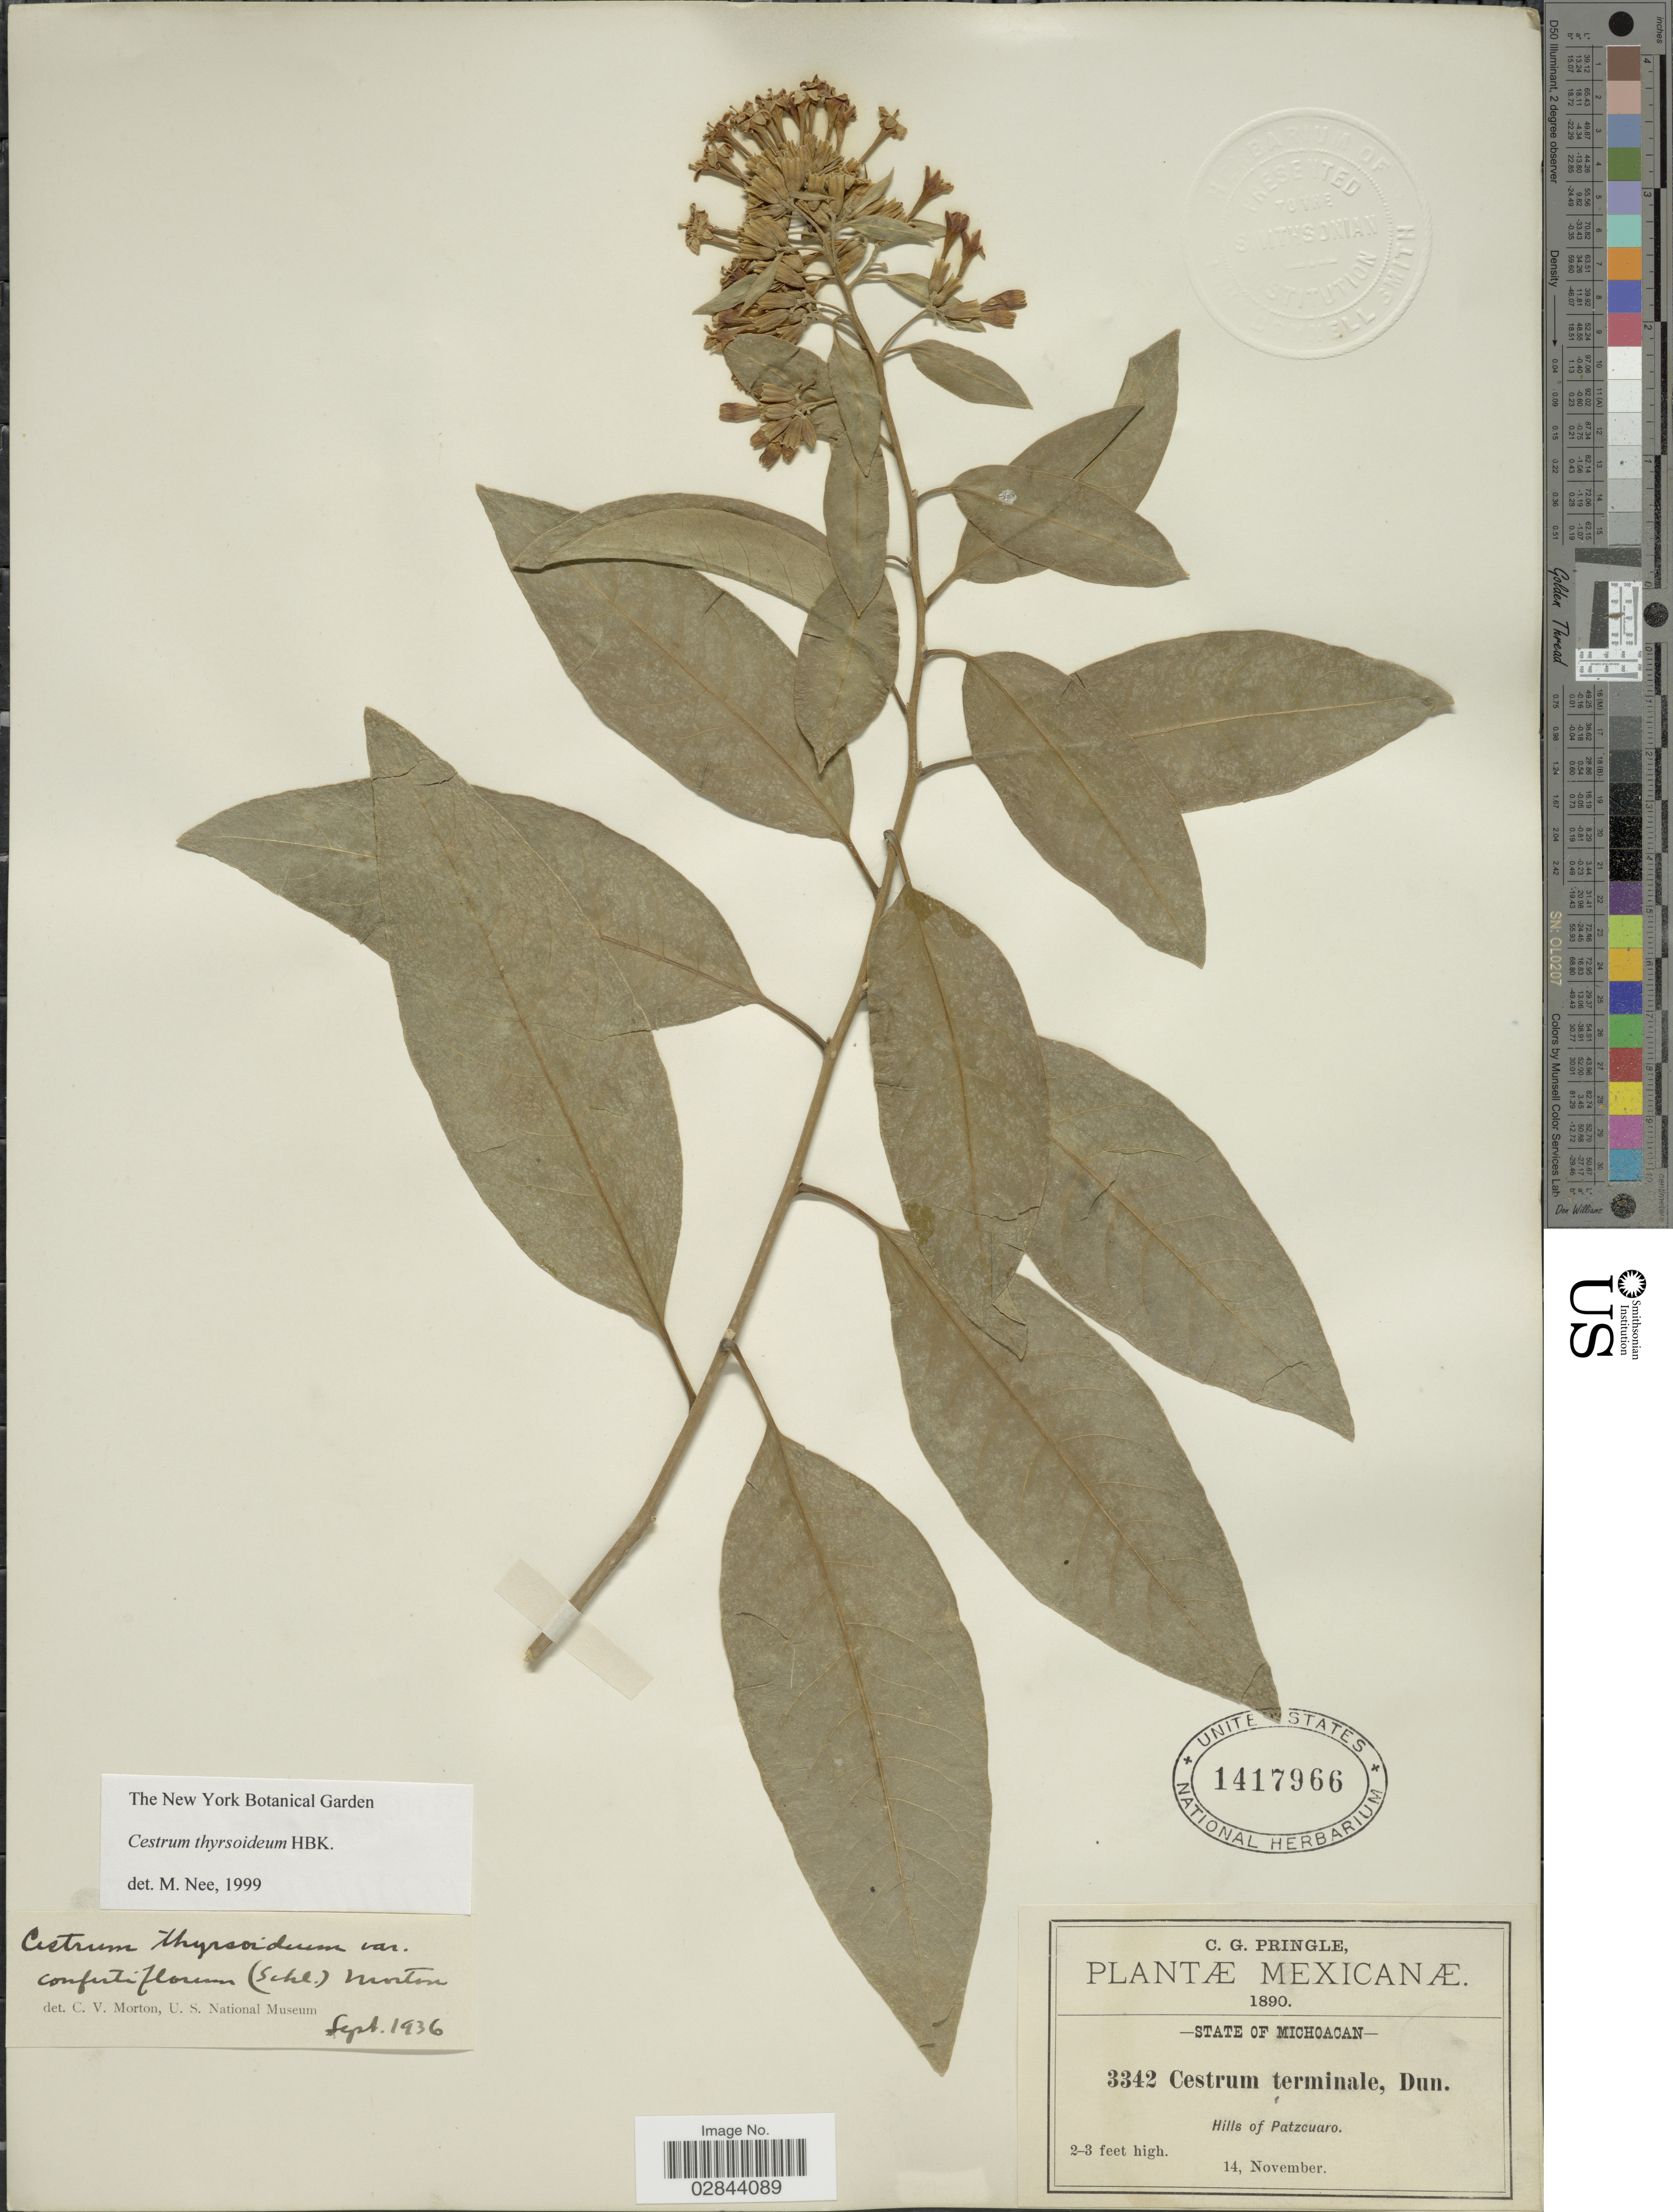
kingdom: Plantae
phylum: Tracheophyta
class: Magnoliopsida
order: Solanales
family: Solanaceae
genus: Cestrum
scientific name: Cestrum thyrsoideum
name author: Kunth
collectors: C. G. Pringle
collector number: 3342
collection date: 1890-11-14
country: Mexico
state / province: Michoacán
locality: Hills of Patzcuaro.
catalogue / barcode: US 1417966